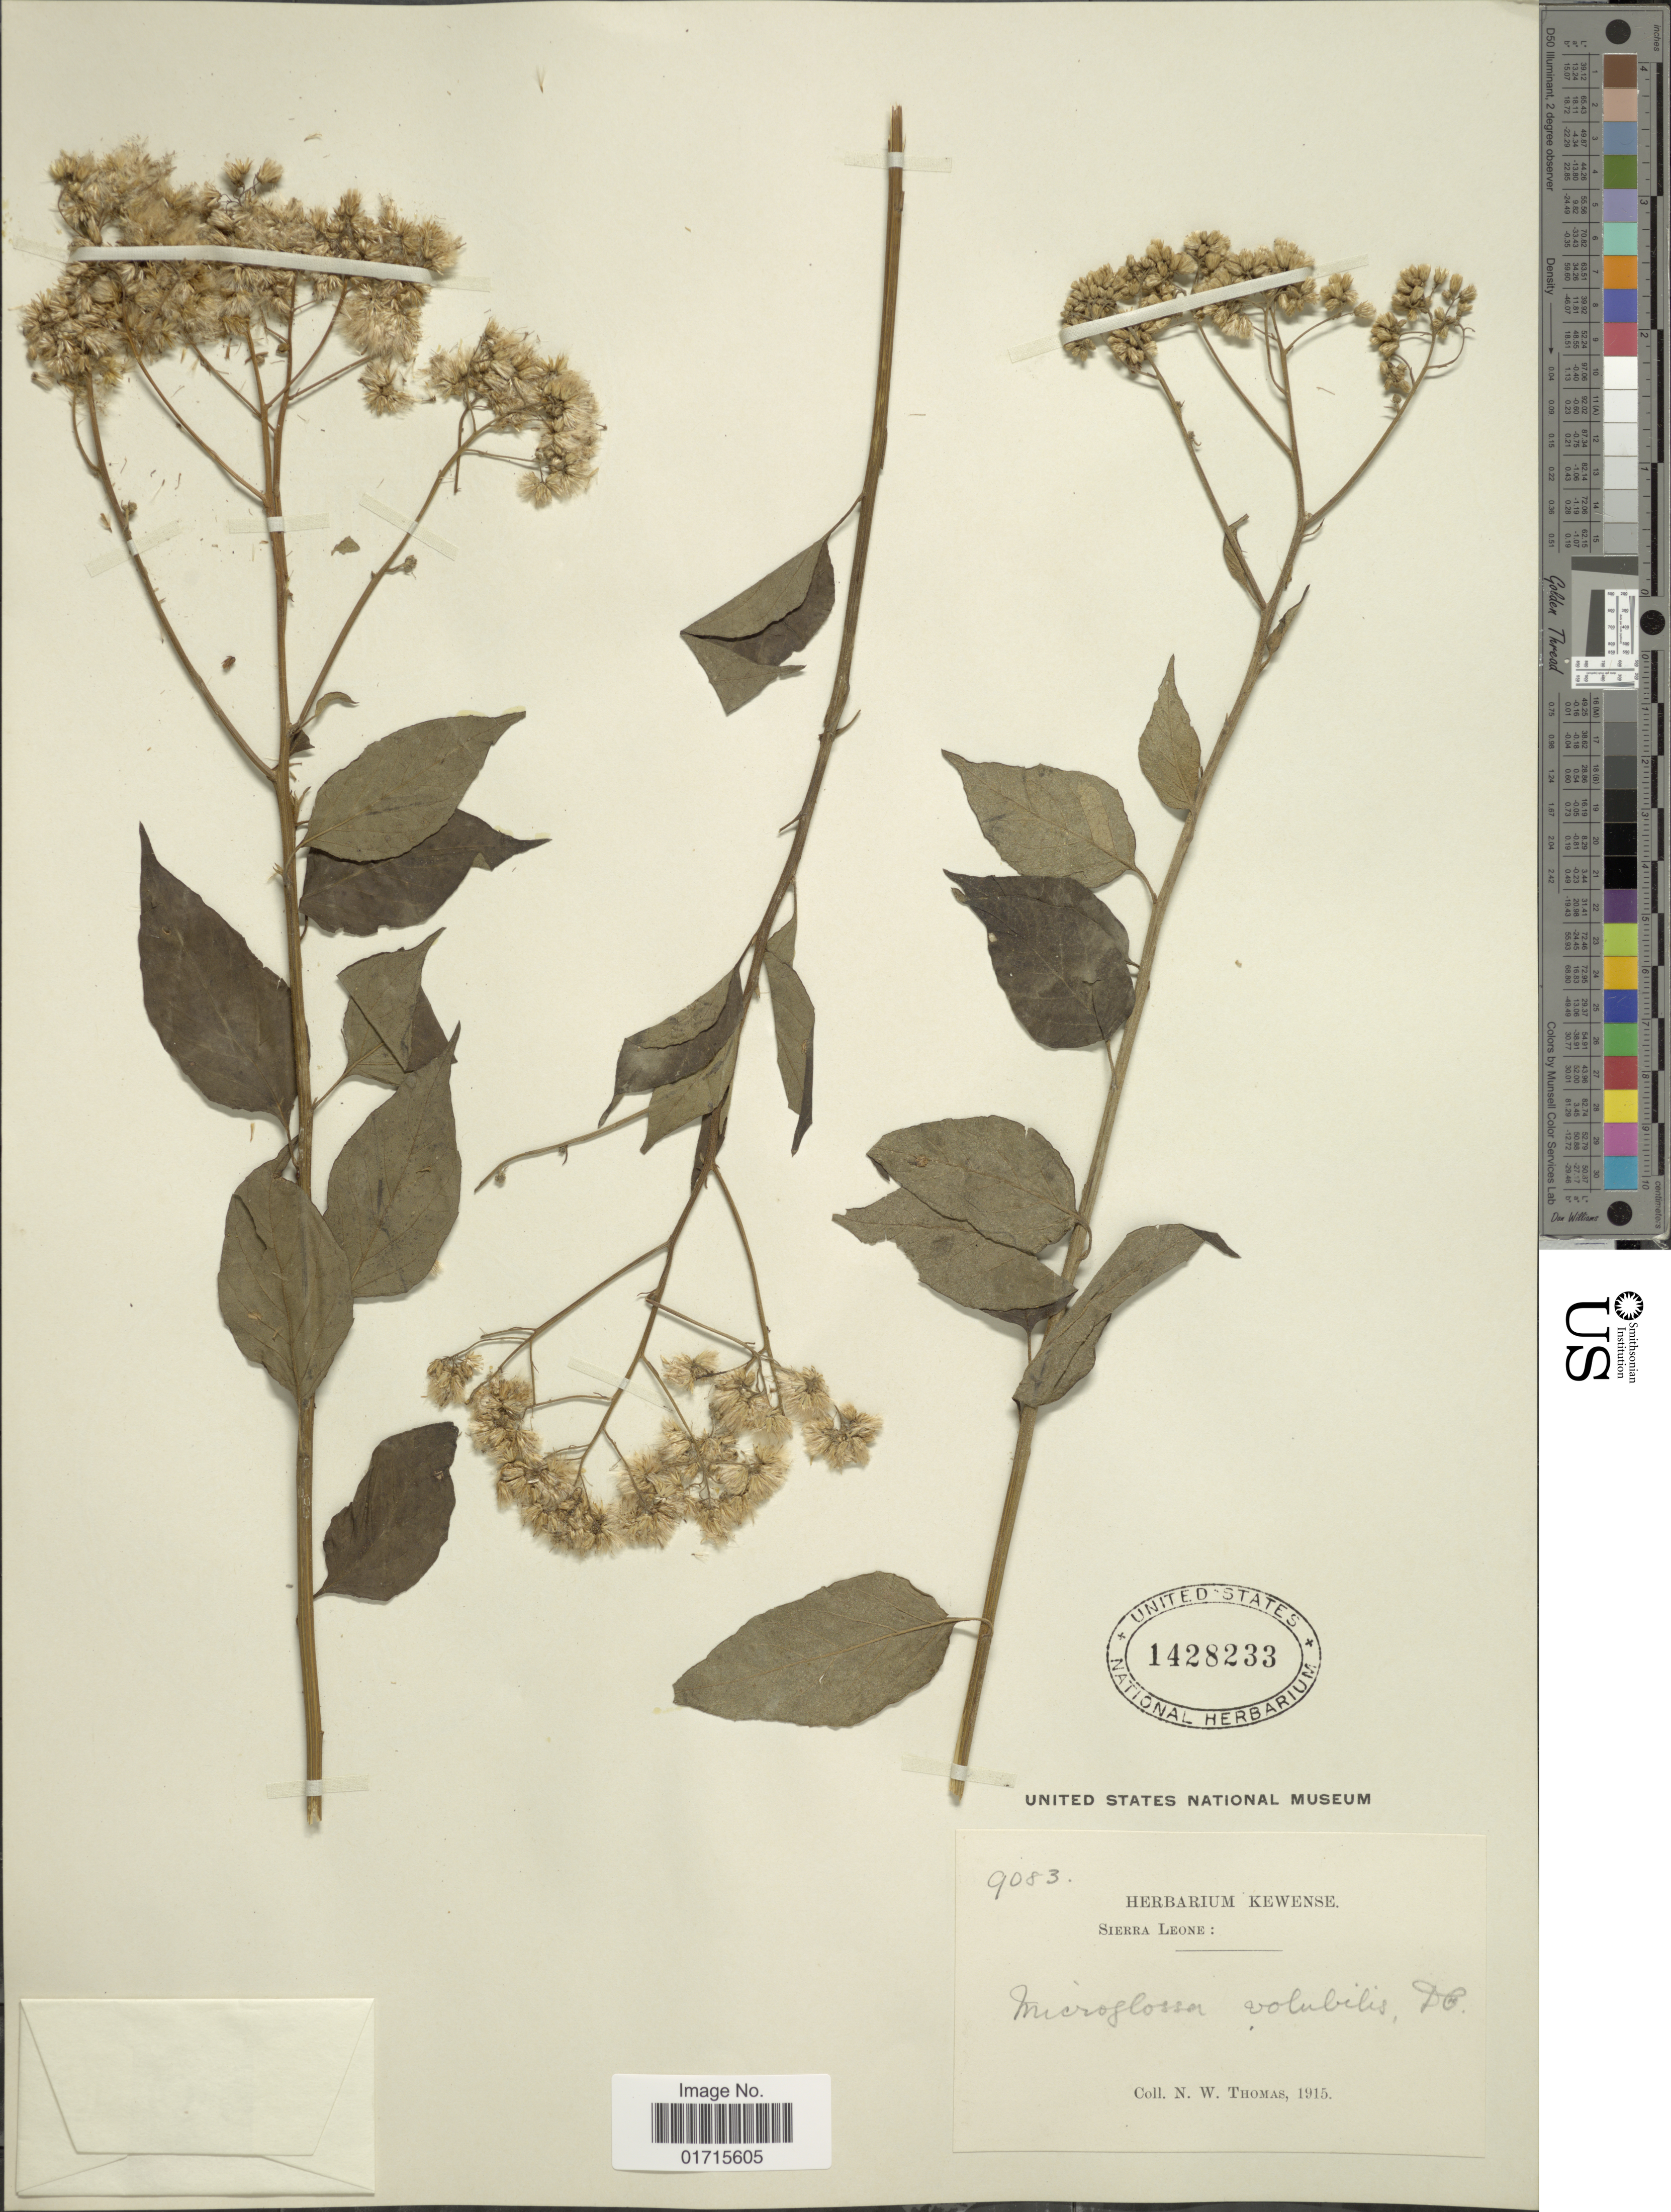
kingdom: Plantae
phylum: Tracheophyta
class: Magnoliopsida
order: Asterales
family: Asteraceae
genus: Microglossa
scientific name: Microglossa volubilis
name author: DC.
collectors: N. Thomas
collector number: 9083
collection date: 1915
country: Sierra Leone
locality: Sierra Leone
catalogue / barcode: US 1428233